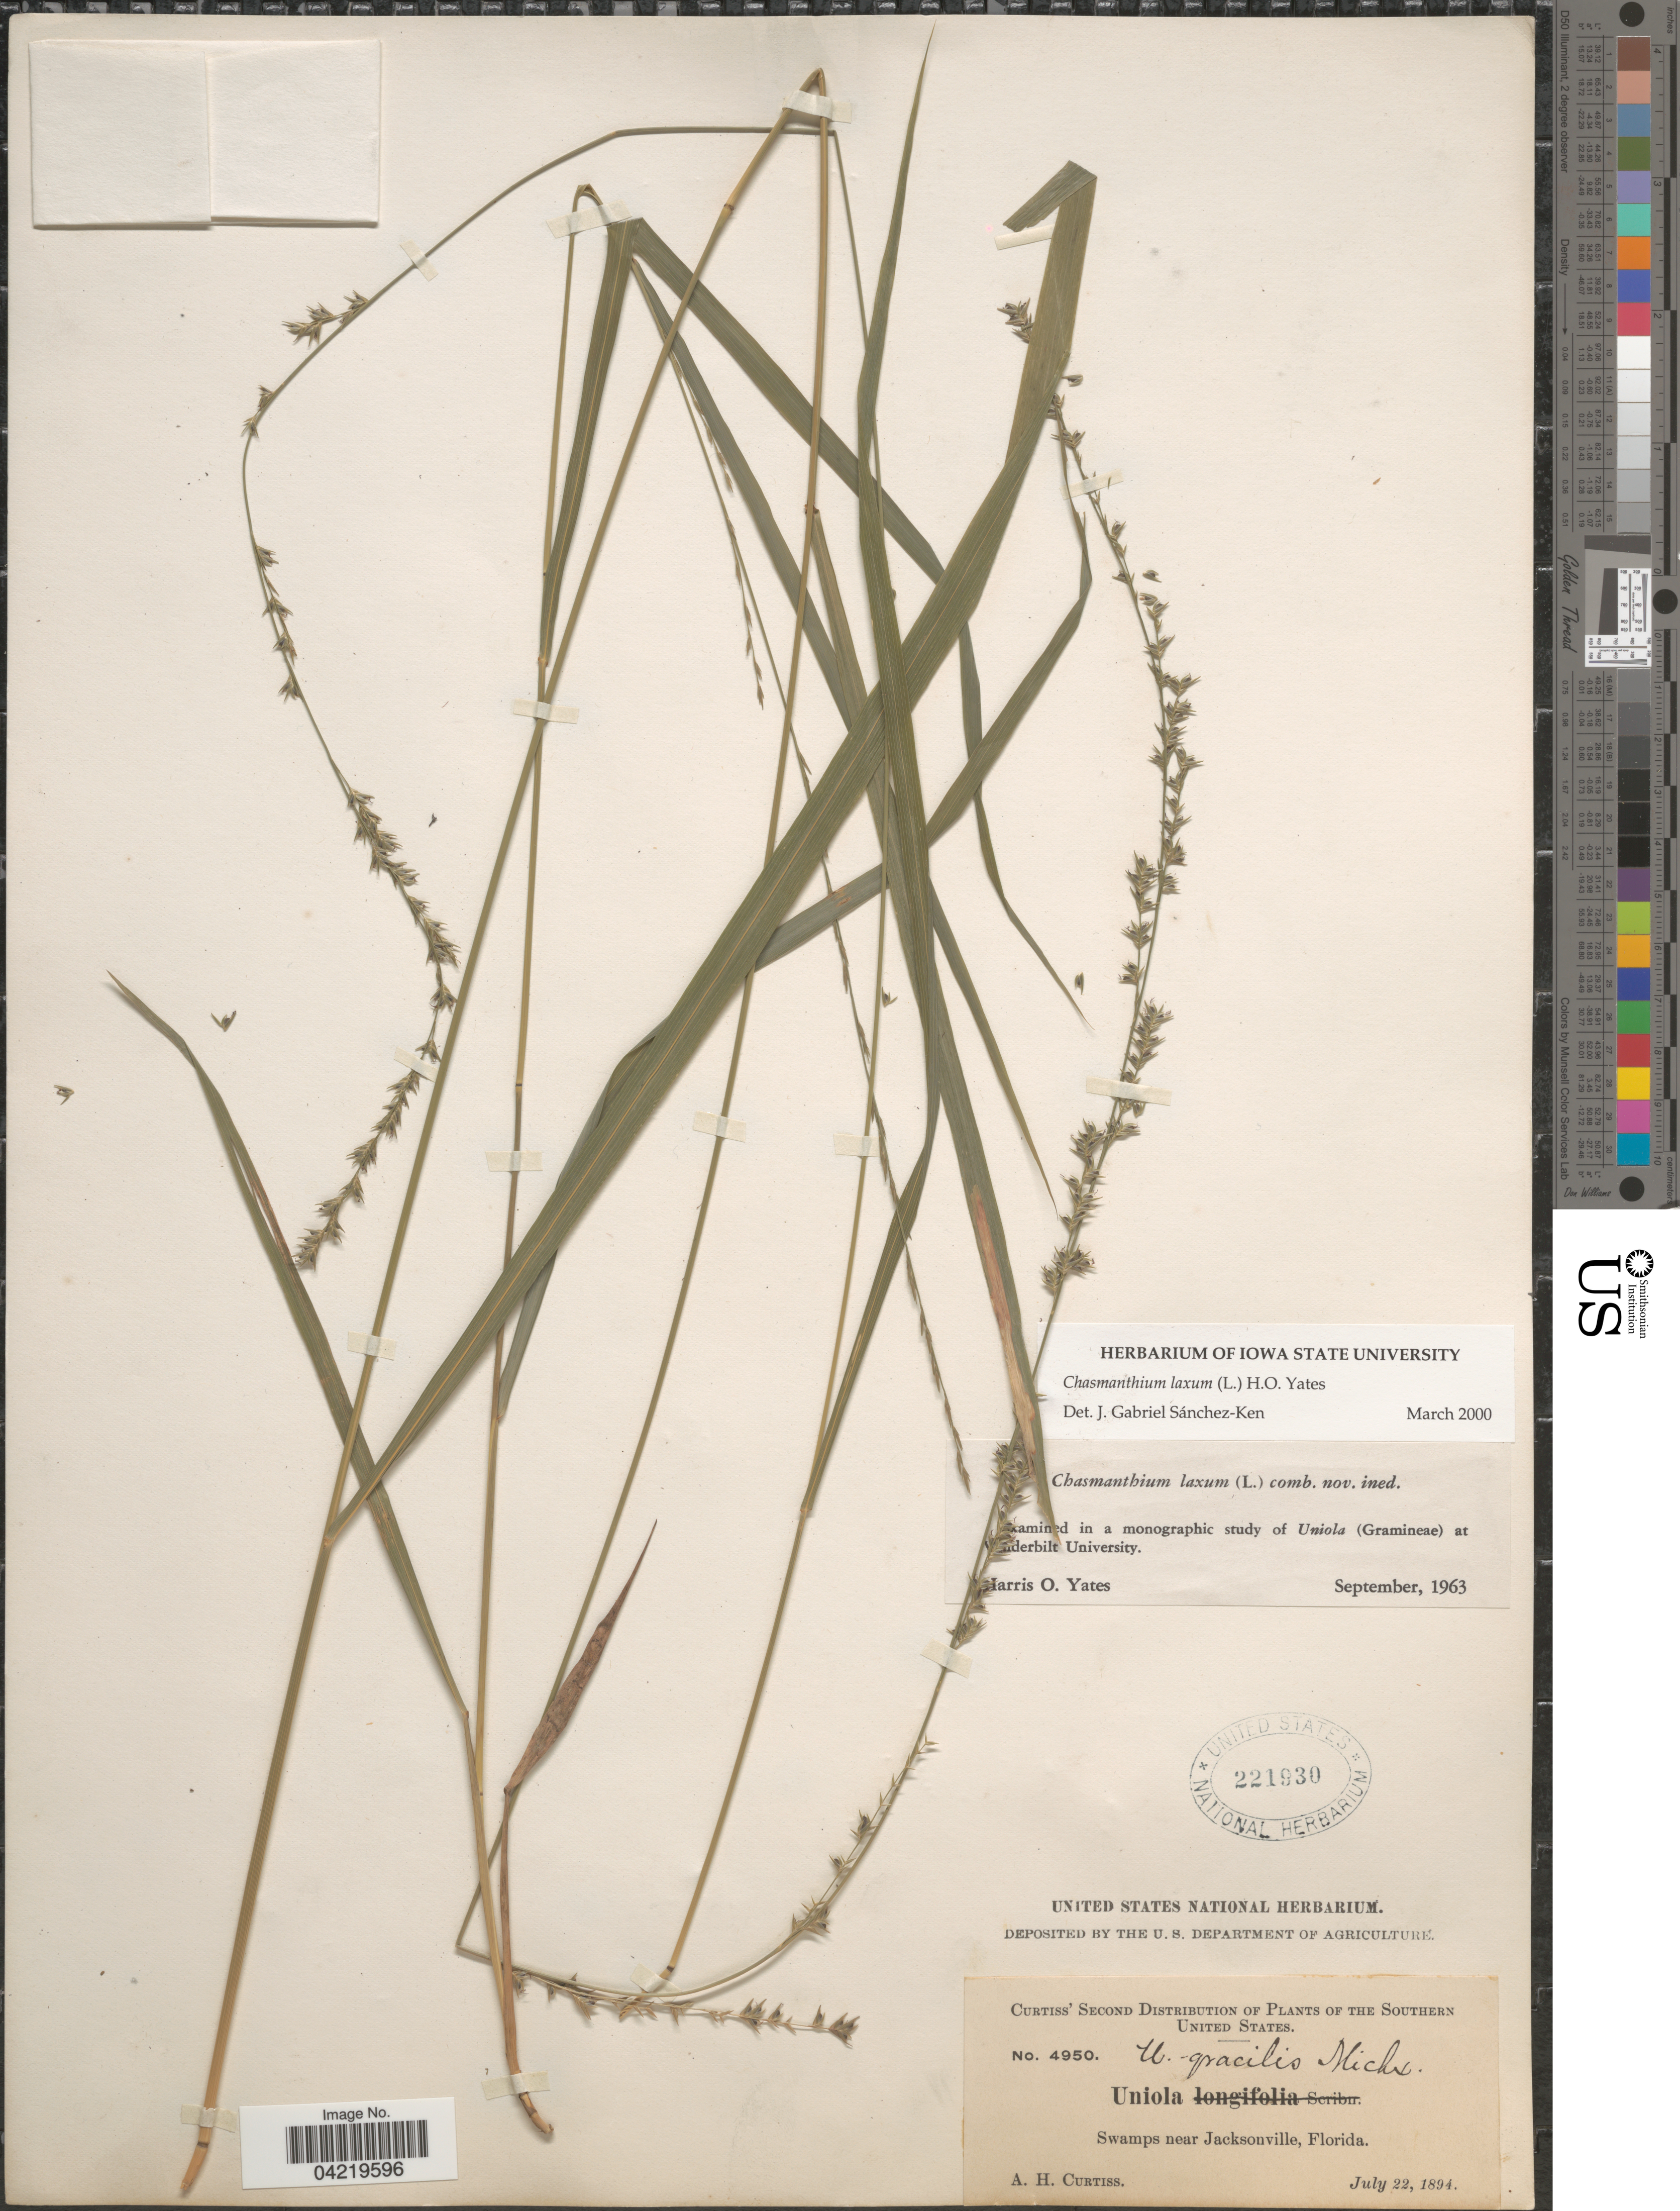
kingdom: Plantae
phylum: Tracheophyta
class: Liliopsida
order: Poales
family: Poaceae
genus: Chasmanthium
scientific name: Chasmanthium laxum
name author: (L.) H.O. Yates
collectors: A. H. Curtiss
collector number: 4950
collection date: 1894-07-22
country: United States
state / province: Florida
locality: The Southern United States. Swamps near Jacksonville.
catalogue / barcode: US 221930